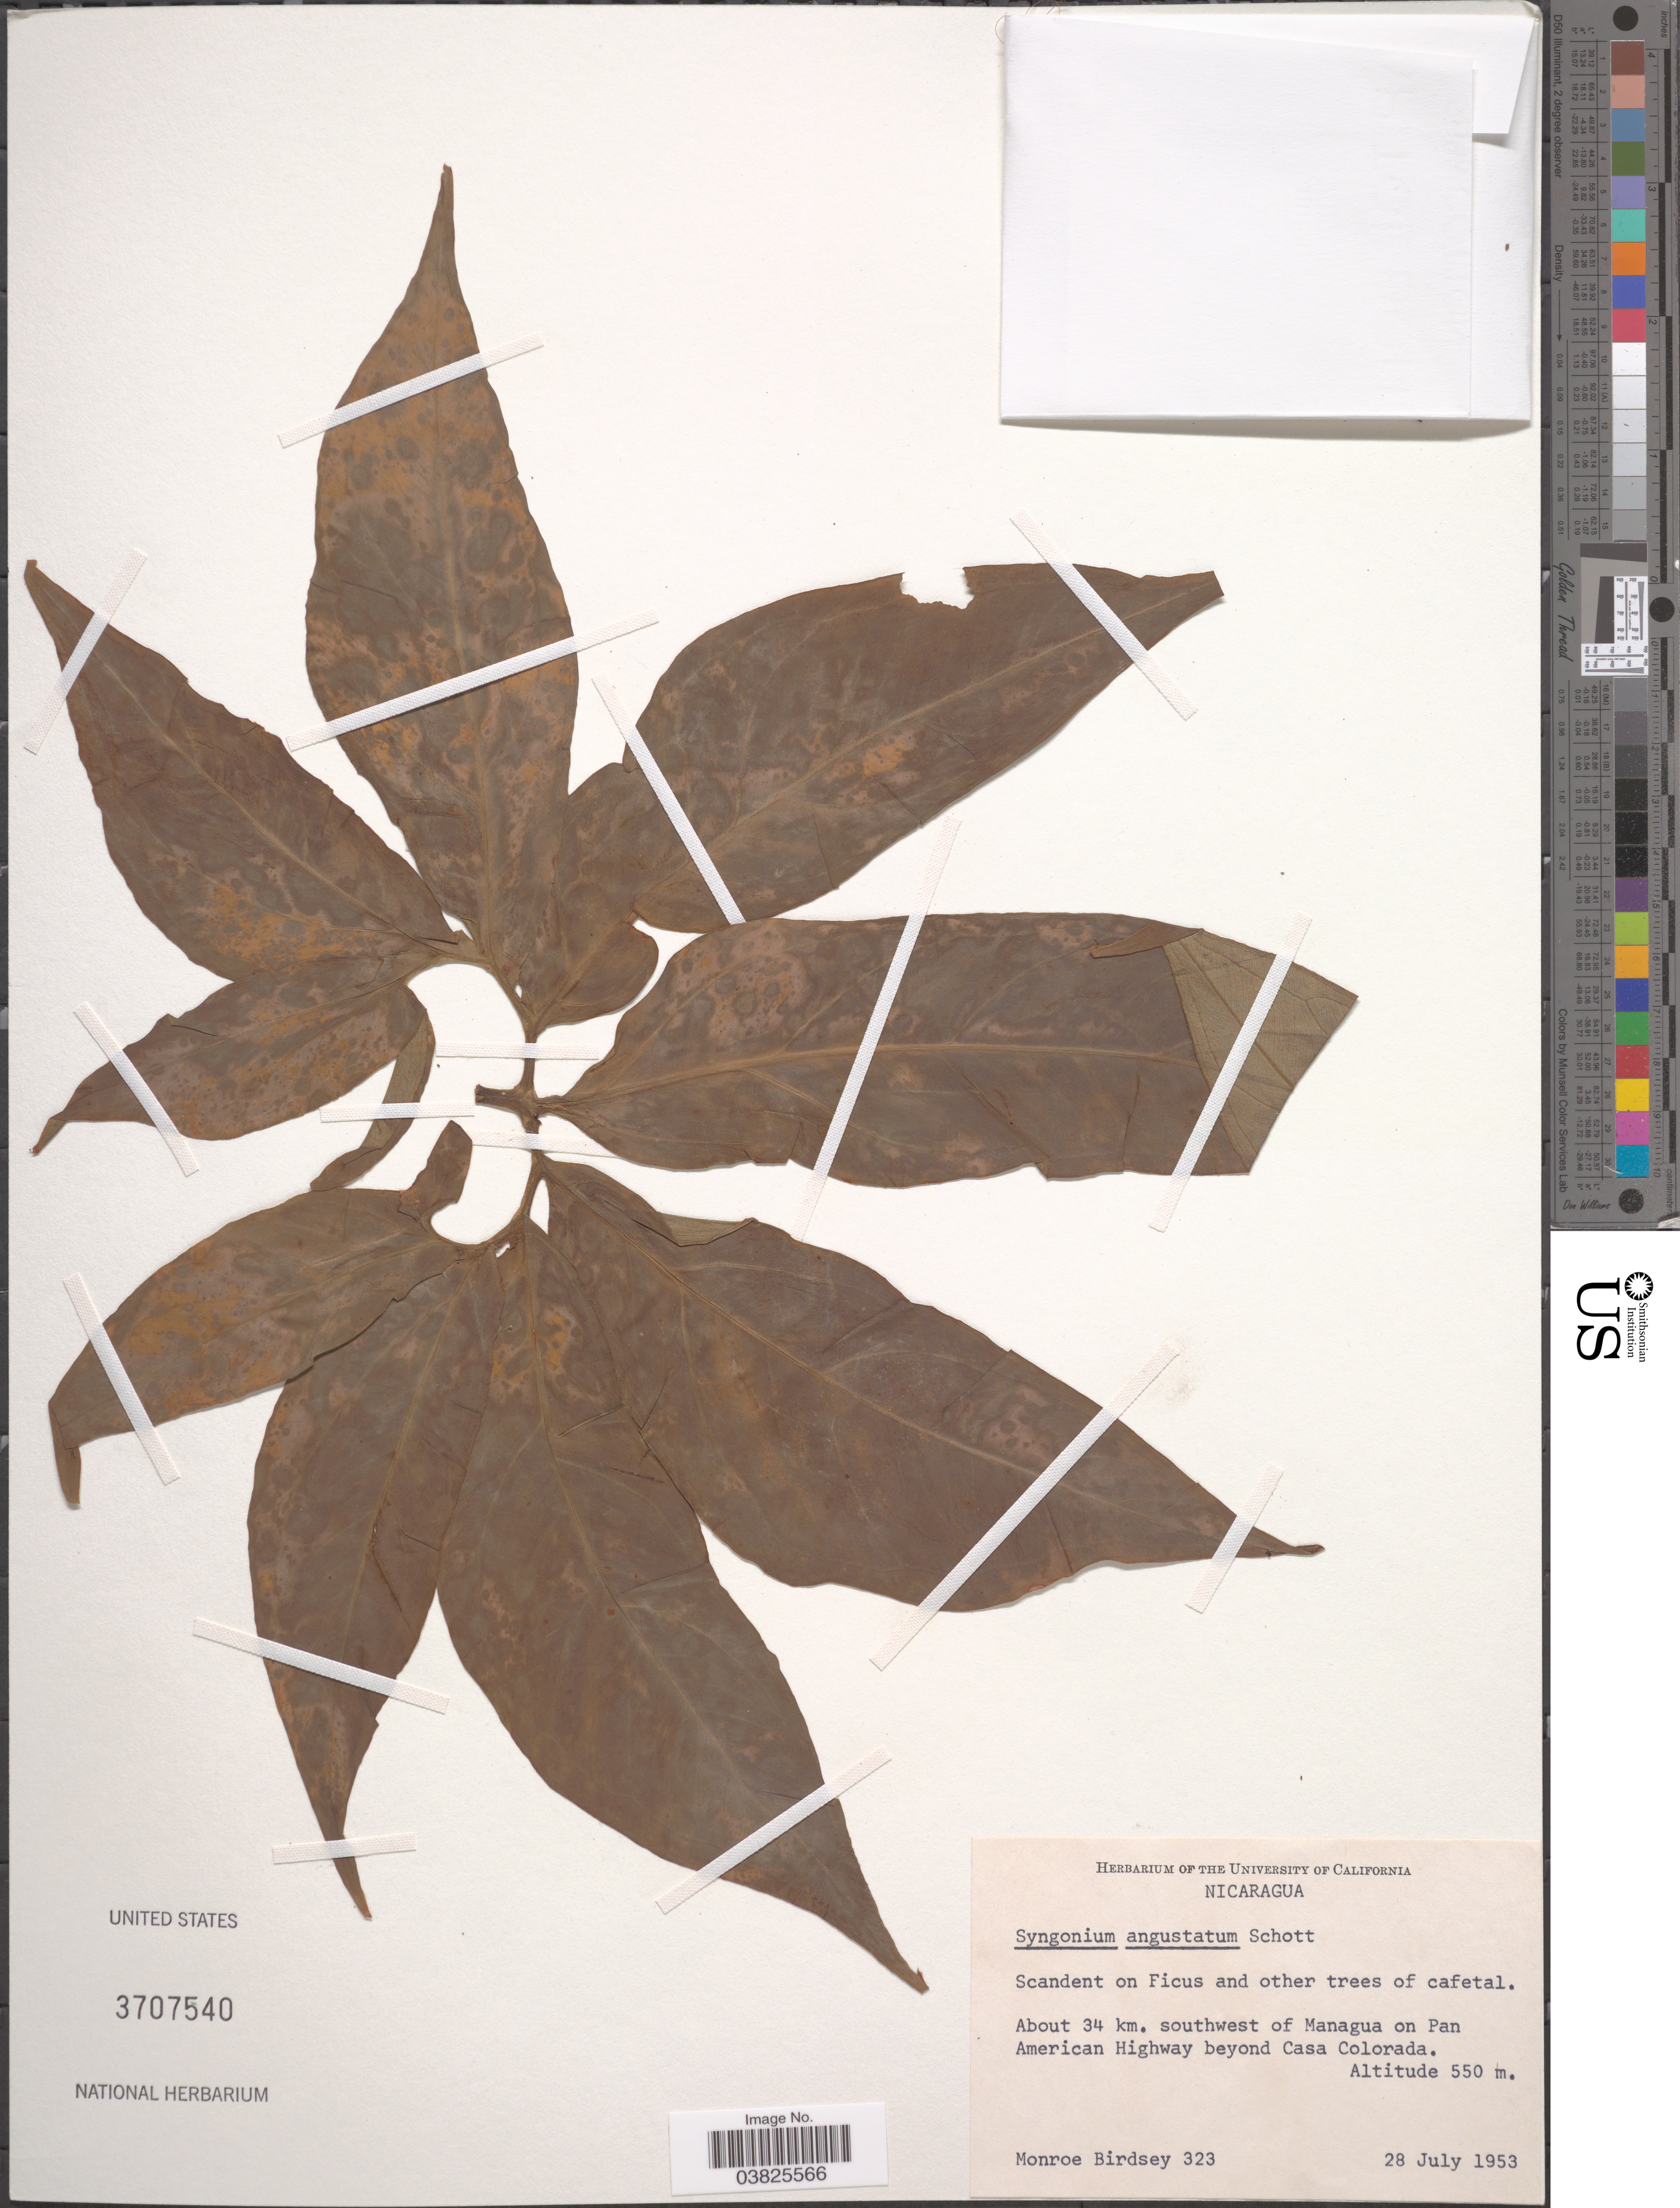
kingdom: Plantae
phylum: Tracheophyta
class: Liliopsida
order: Alismatales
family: Araceae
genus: Syngonium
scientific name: Syngonium angustatum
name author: Schott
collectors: M. Birdsey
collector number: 323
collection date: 1953-07-28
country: Nicaragua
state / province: Managua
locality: About 34 km. southwest of Managua on Pan American Highway beyond Casa Colorada.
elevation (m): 550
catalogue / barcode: US 3707540